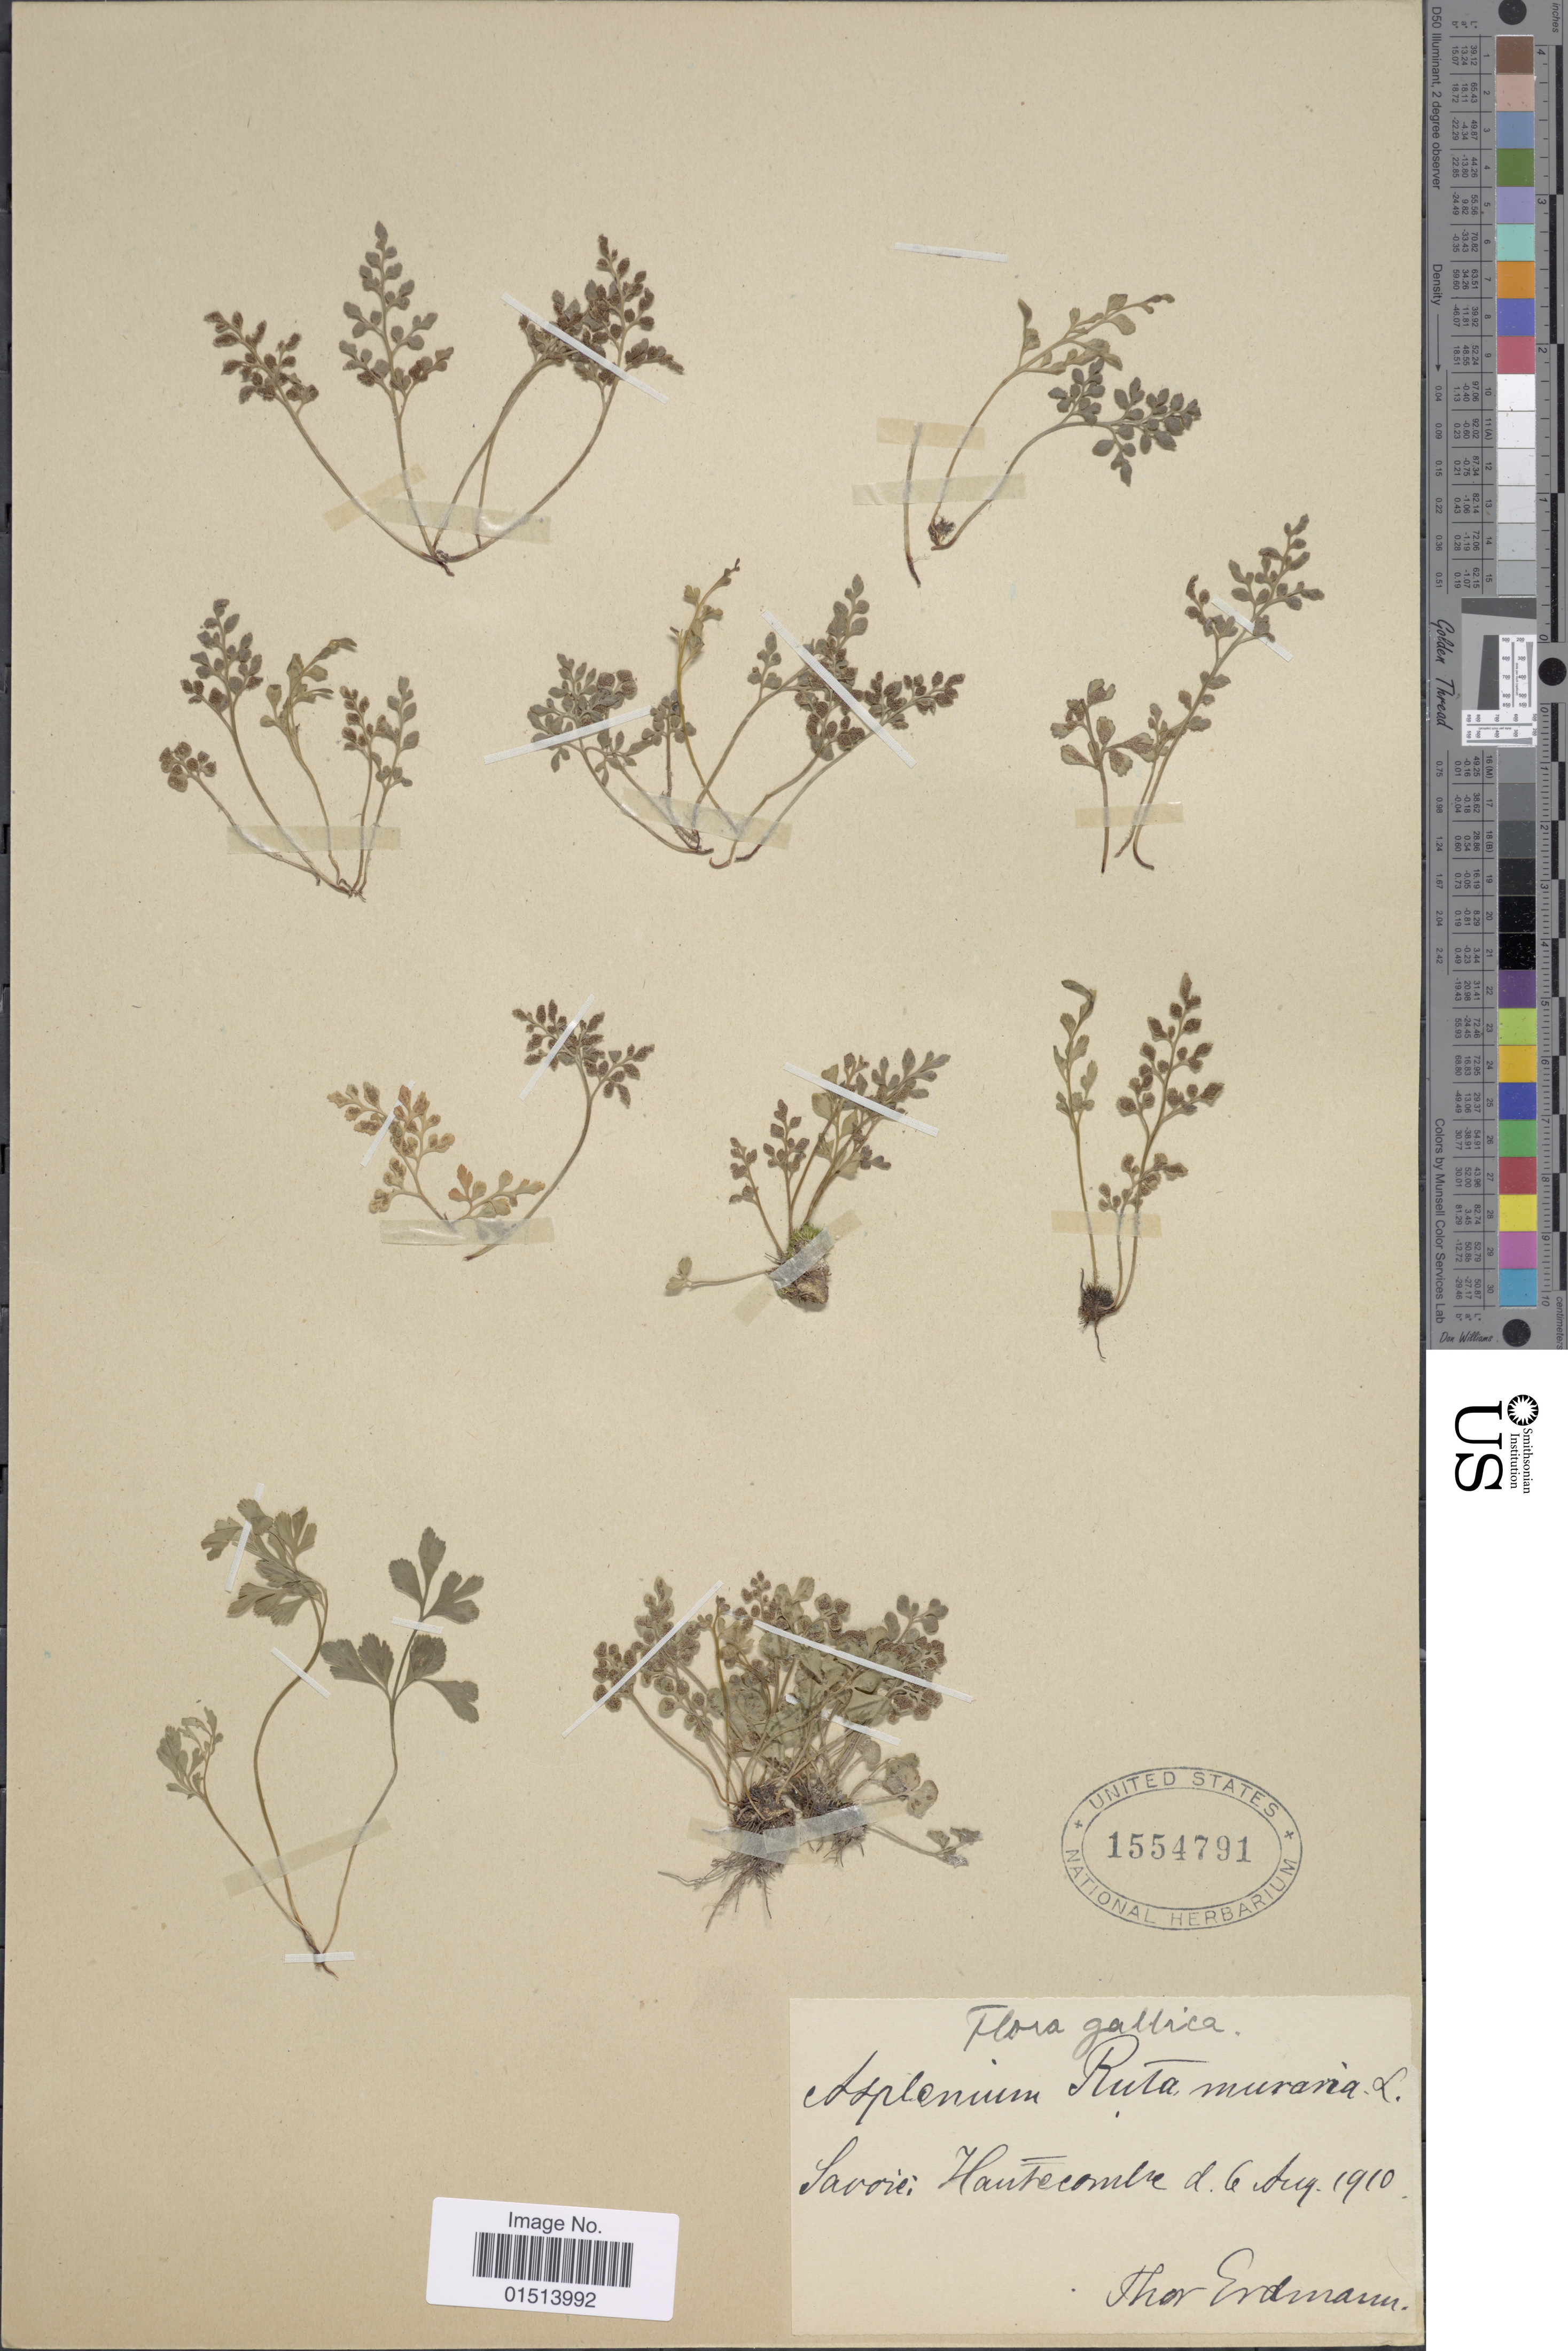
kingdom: Plantae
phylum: Tracheophyta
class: Polypodiopsida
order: Polypodiales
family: Aspleniaceae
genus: Asplenium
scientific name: Asplenium ruta-muraria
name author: L.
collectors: T. Erdmann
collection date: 1910-08-06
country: France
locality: Gallica, Savore: Hautecombe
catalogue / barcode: US 1554791